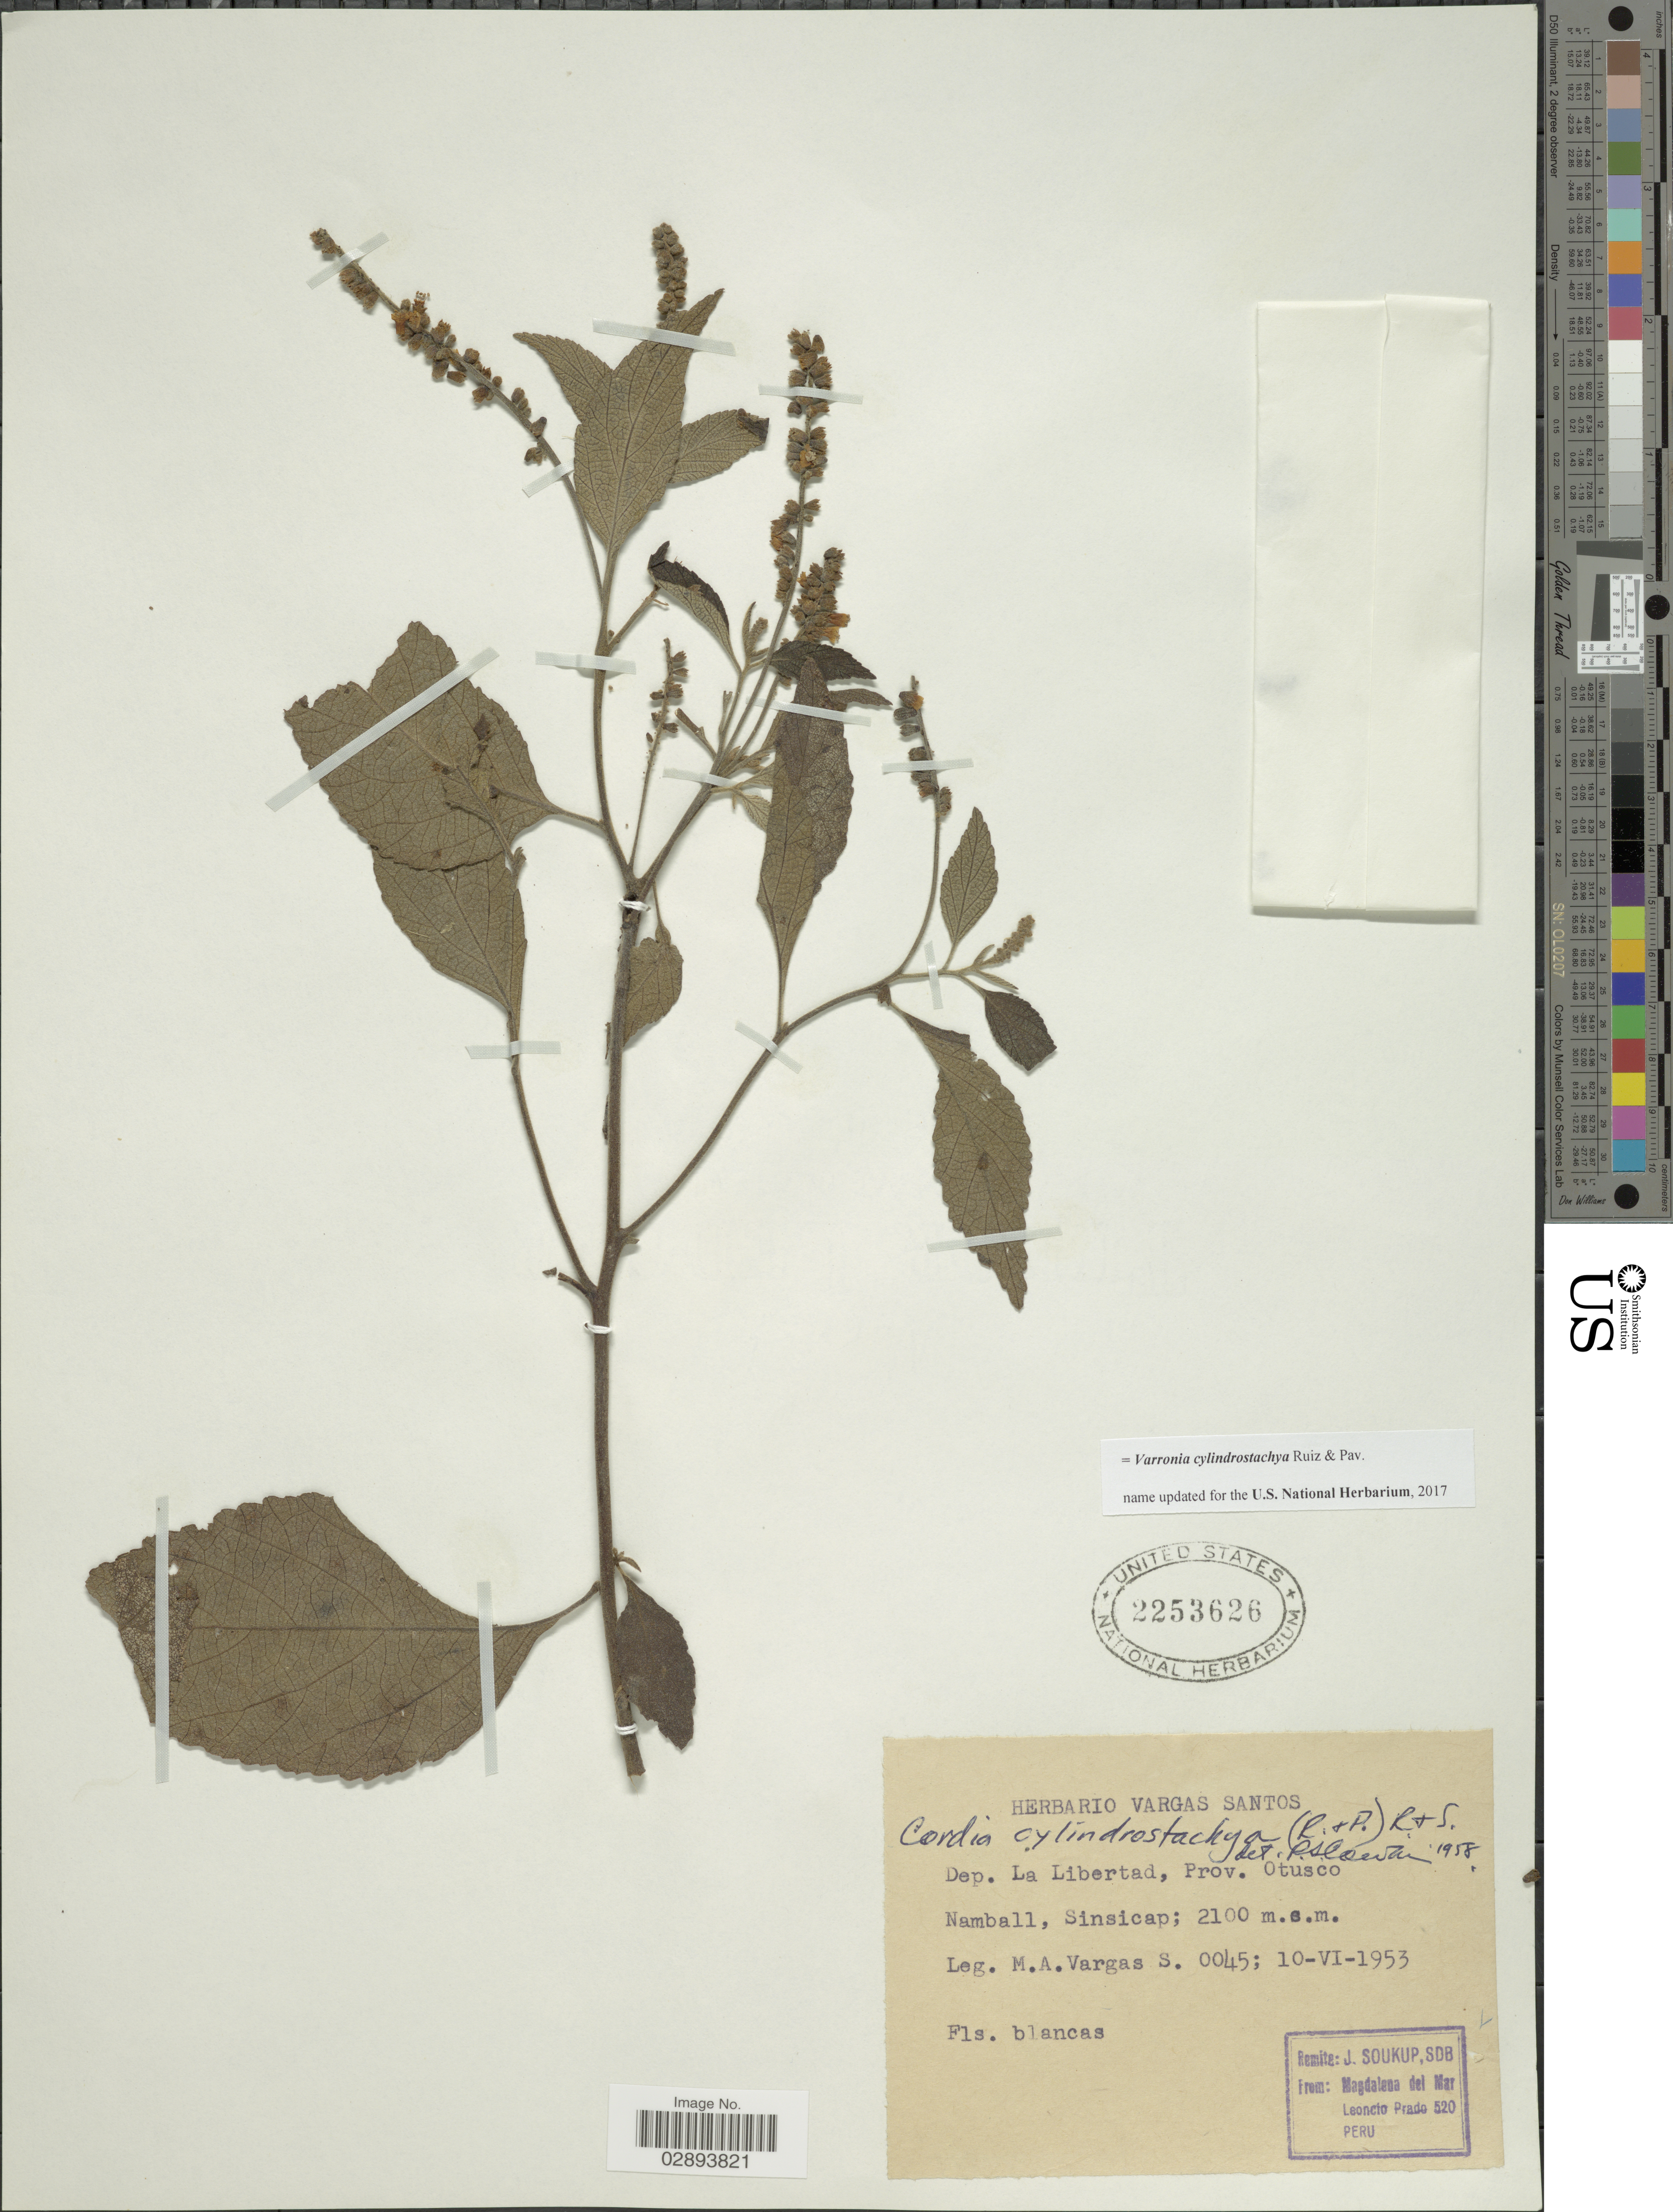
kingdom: Plantae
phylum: Tracheophyta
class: Magnoliopsida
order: Boraginales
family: Cordiaceae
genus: Varronia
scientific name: Varronia cylindrostachya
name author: Ruiz & Pav.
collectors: M. Vargas S.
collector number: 0045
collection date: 1953-06-10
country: Peru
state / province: La Libertad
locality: Dep. La Libertad, Prov. Otusco, Namball, Sinsicap.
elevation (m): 2100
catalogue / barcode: US 2253626